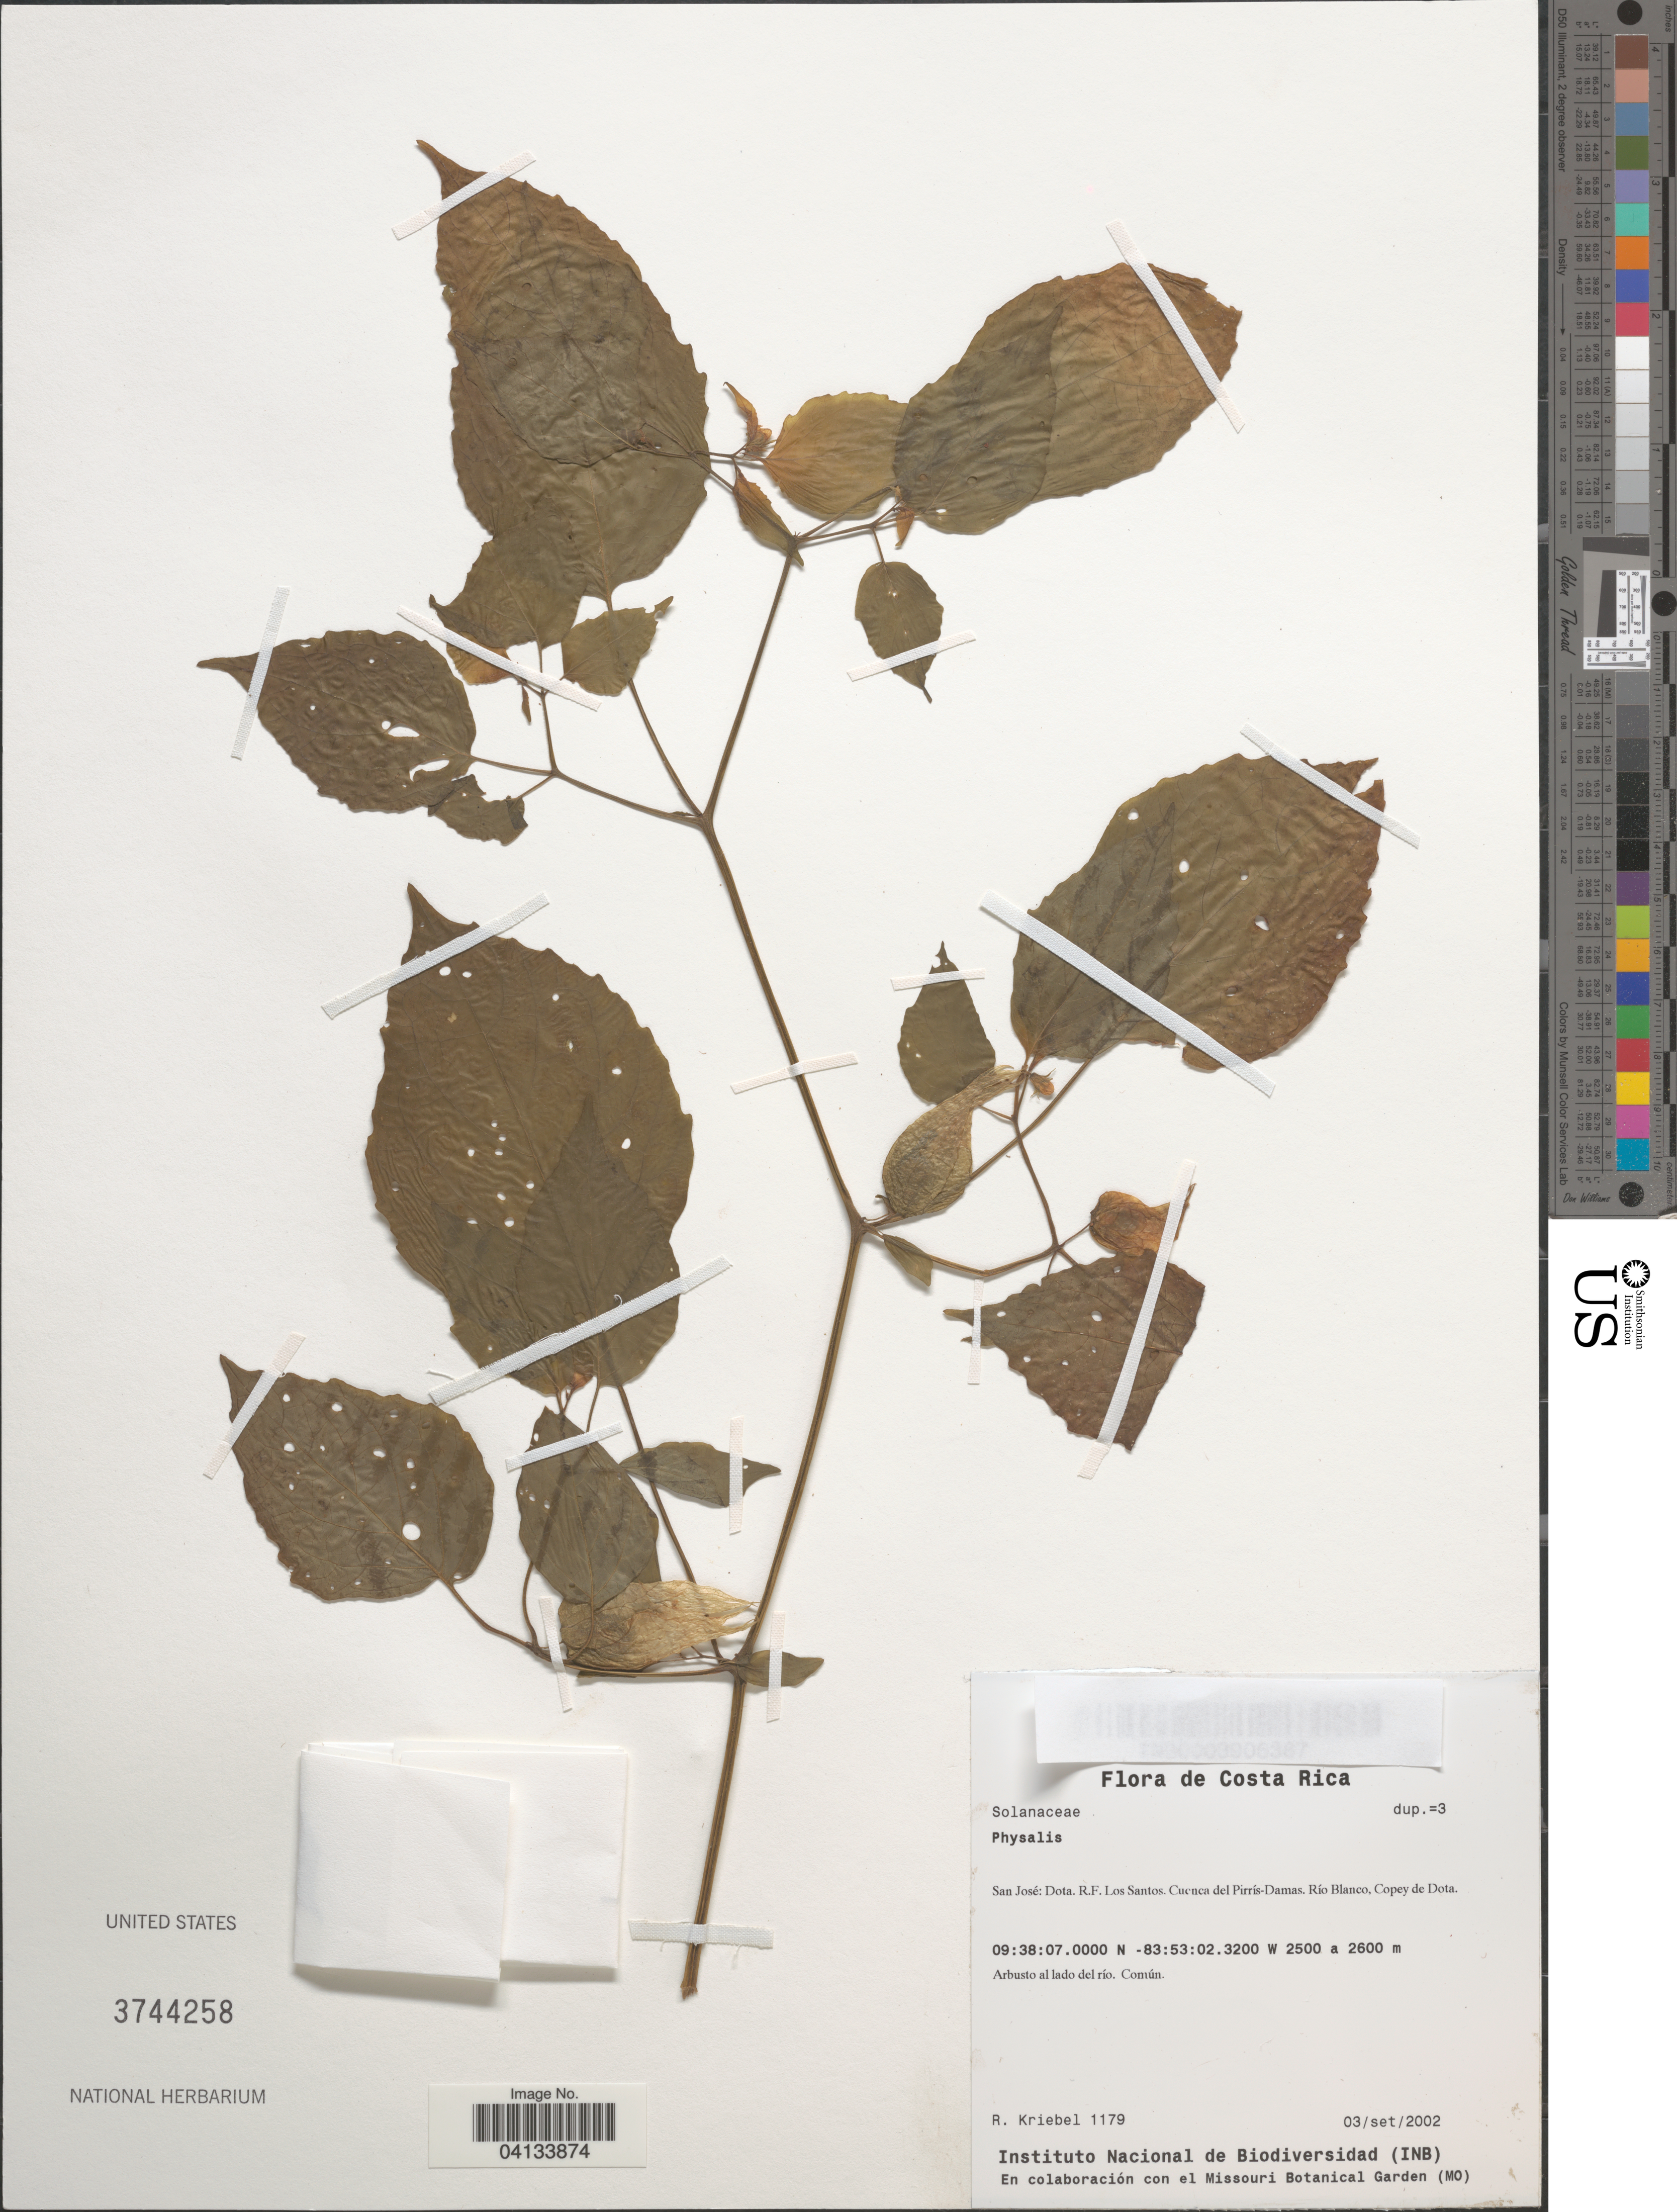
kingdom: Plantae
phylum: Tracheophyta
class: Magnoliopsida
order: Solanales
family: Solanaceae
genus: Physalis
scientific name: Physalis sp.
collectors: R. Kriebel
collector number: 1179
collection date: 2002-09-03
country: Costa Rica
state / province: San José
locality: Dota. R.F. Los Santos. Cuenca del Pirrís-Damas. Río Blanco, Copey de Dota.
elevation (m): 2500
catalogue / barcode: US 3744258